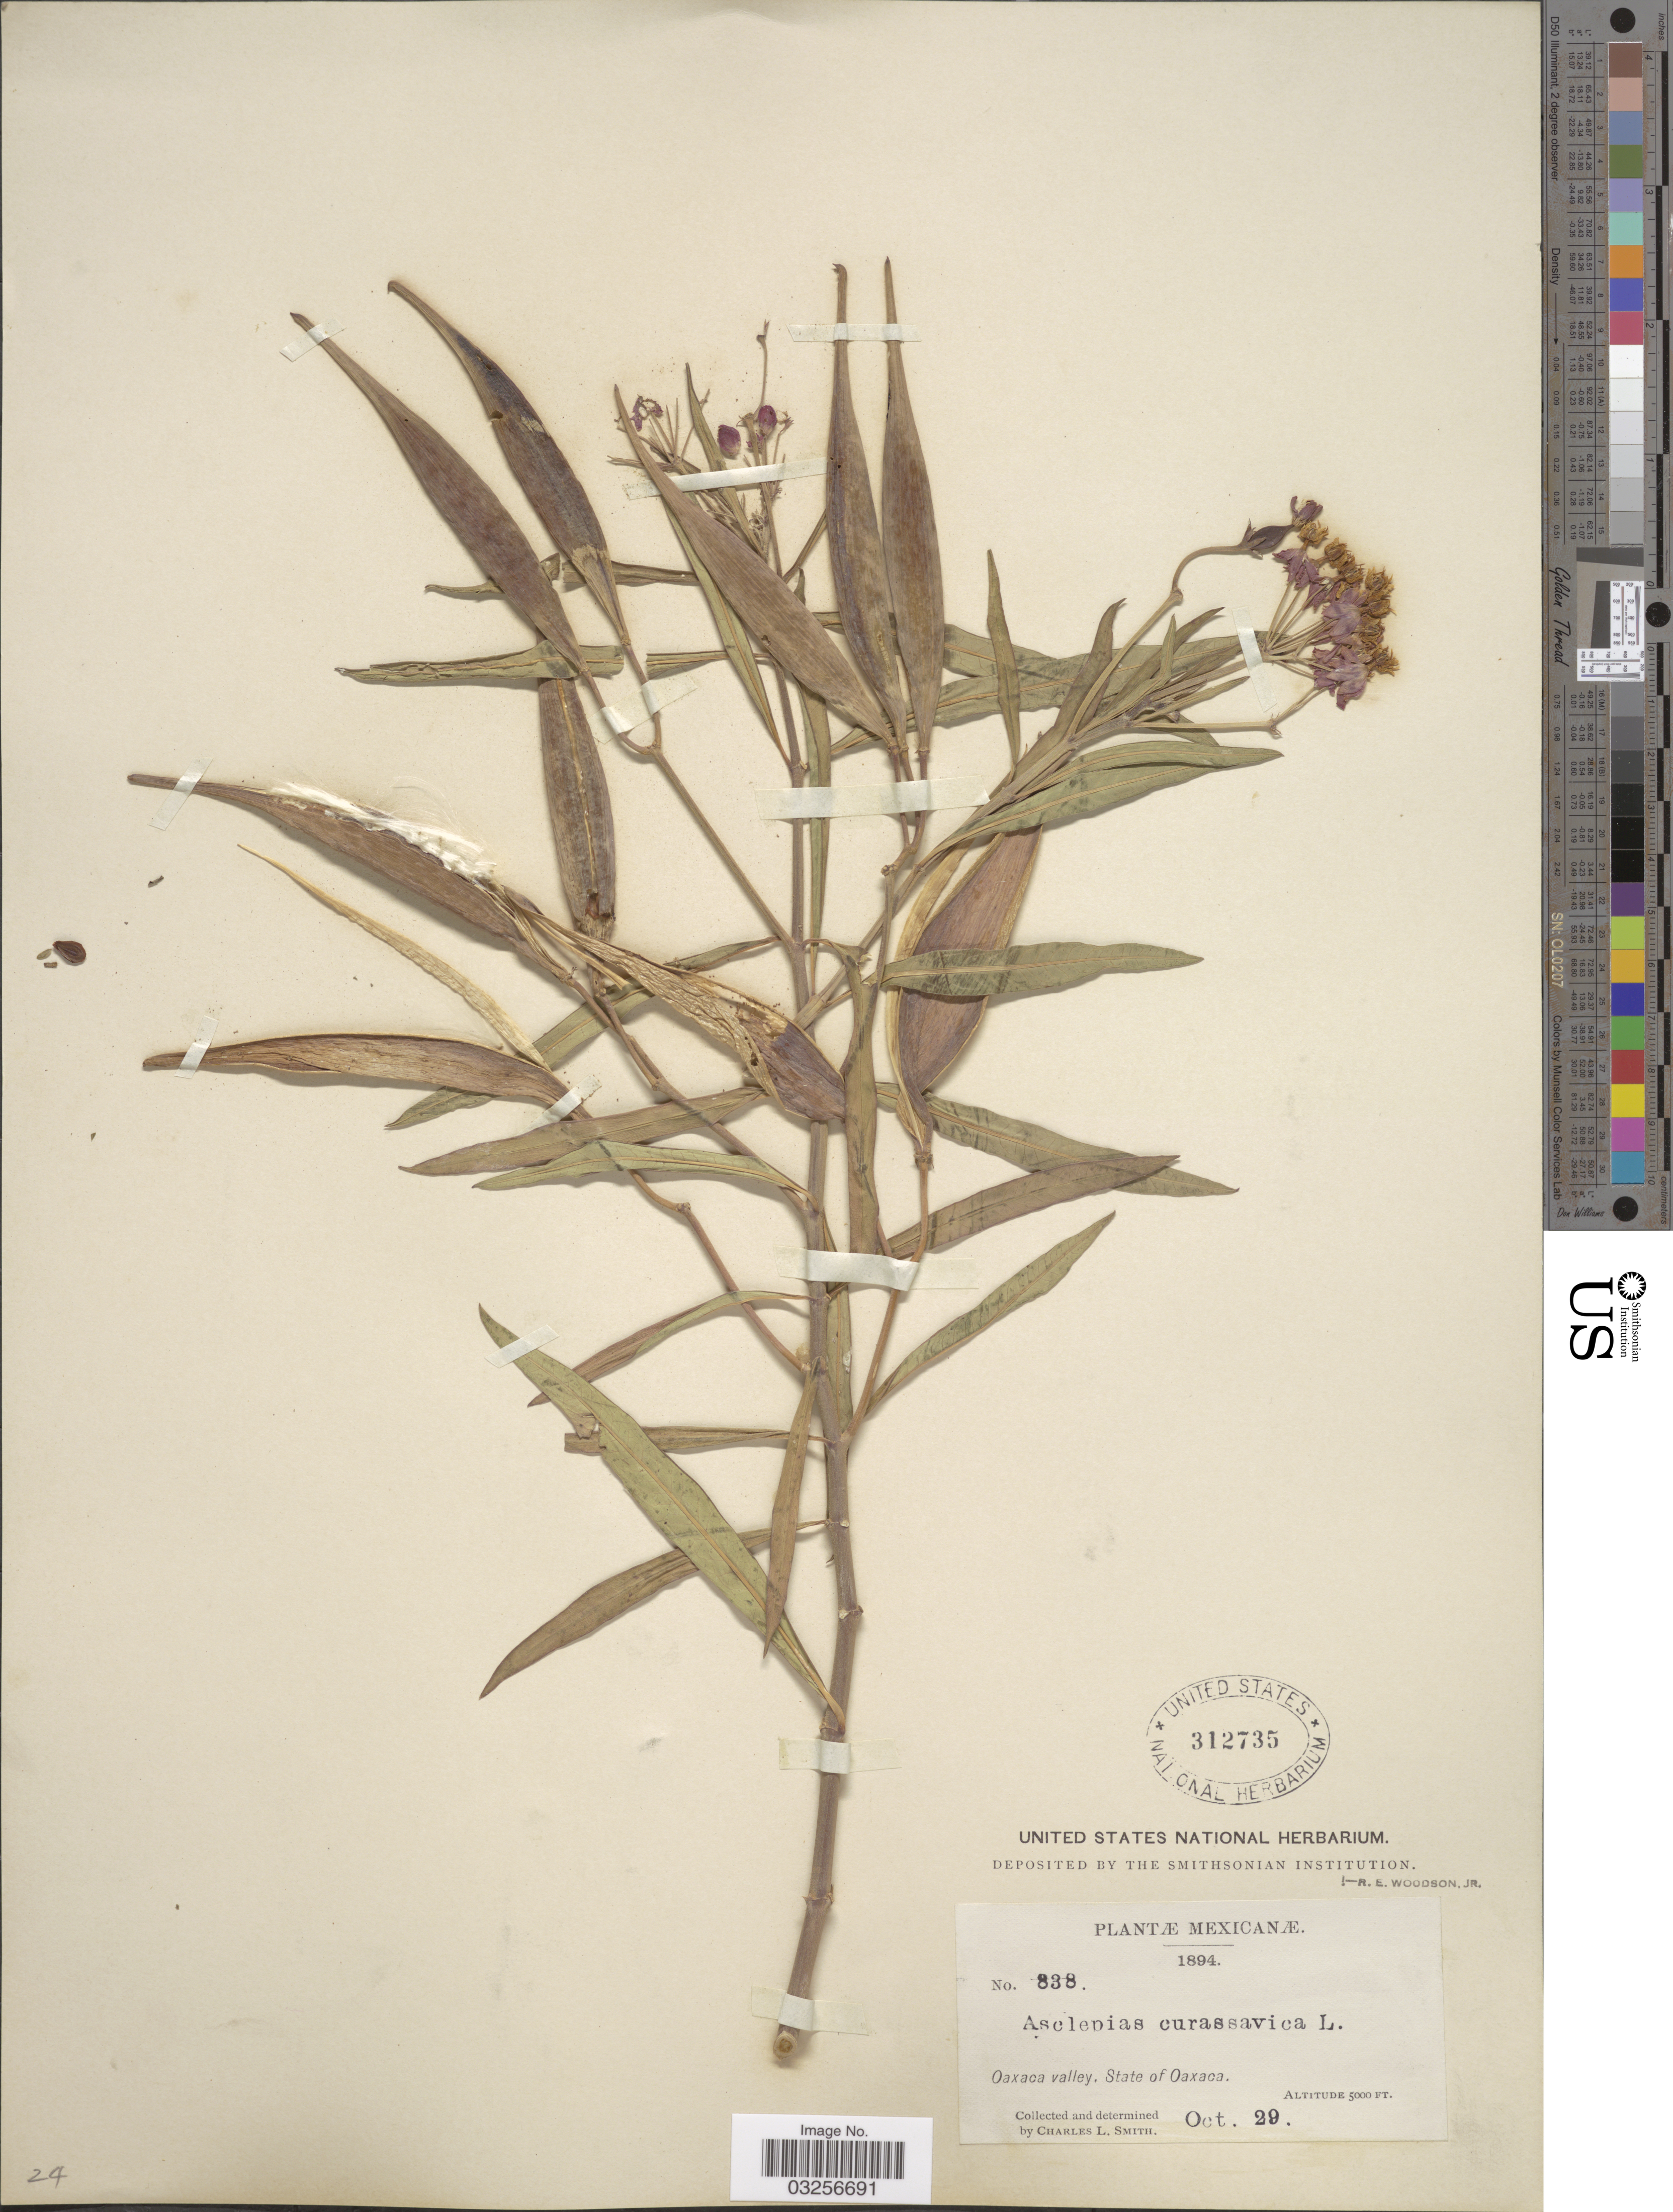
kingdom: Plantae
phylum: Tracheophyta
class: Magnoliopsida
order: Gentianales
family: Apocynaceae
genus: Asclepias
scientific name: Asclepias curassavica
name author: L.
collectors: C. L. Smith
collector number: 838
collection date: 1894-10-29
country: Mexico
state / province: Oaxaca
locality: Oaxaca valley.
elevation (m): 1524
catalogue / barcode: US 312735